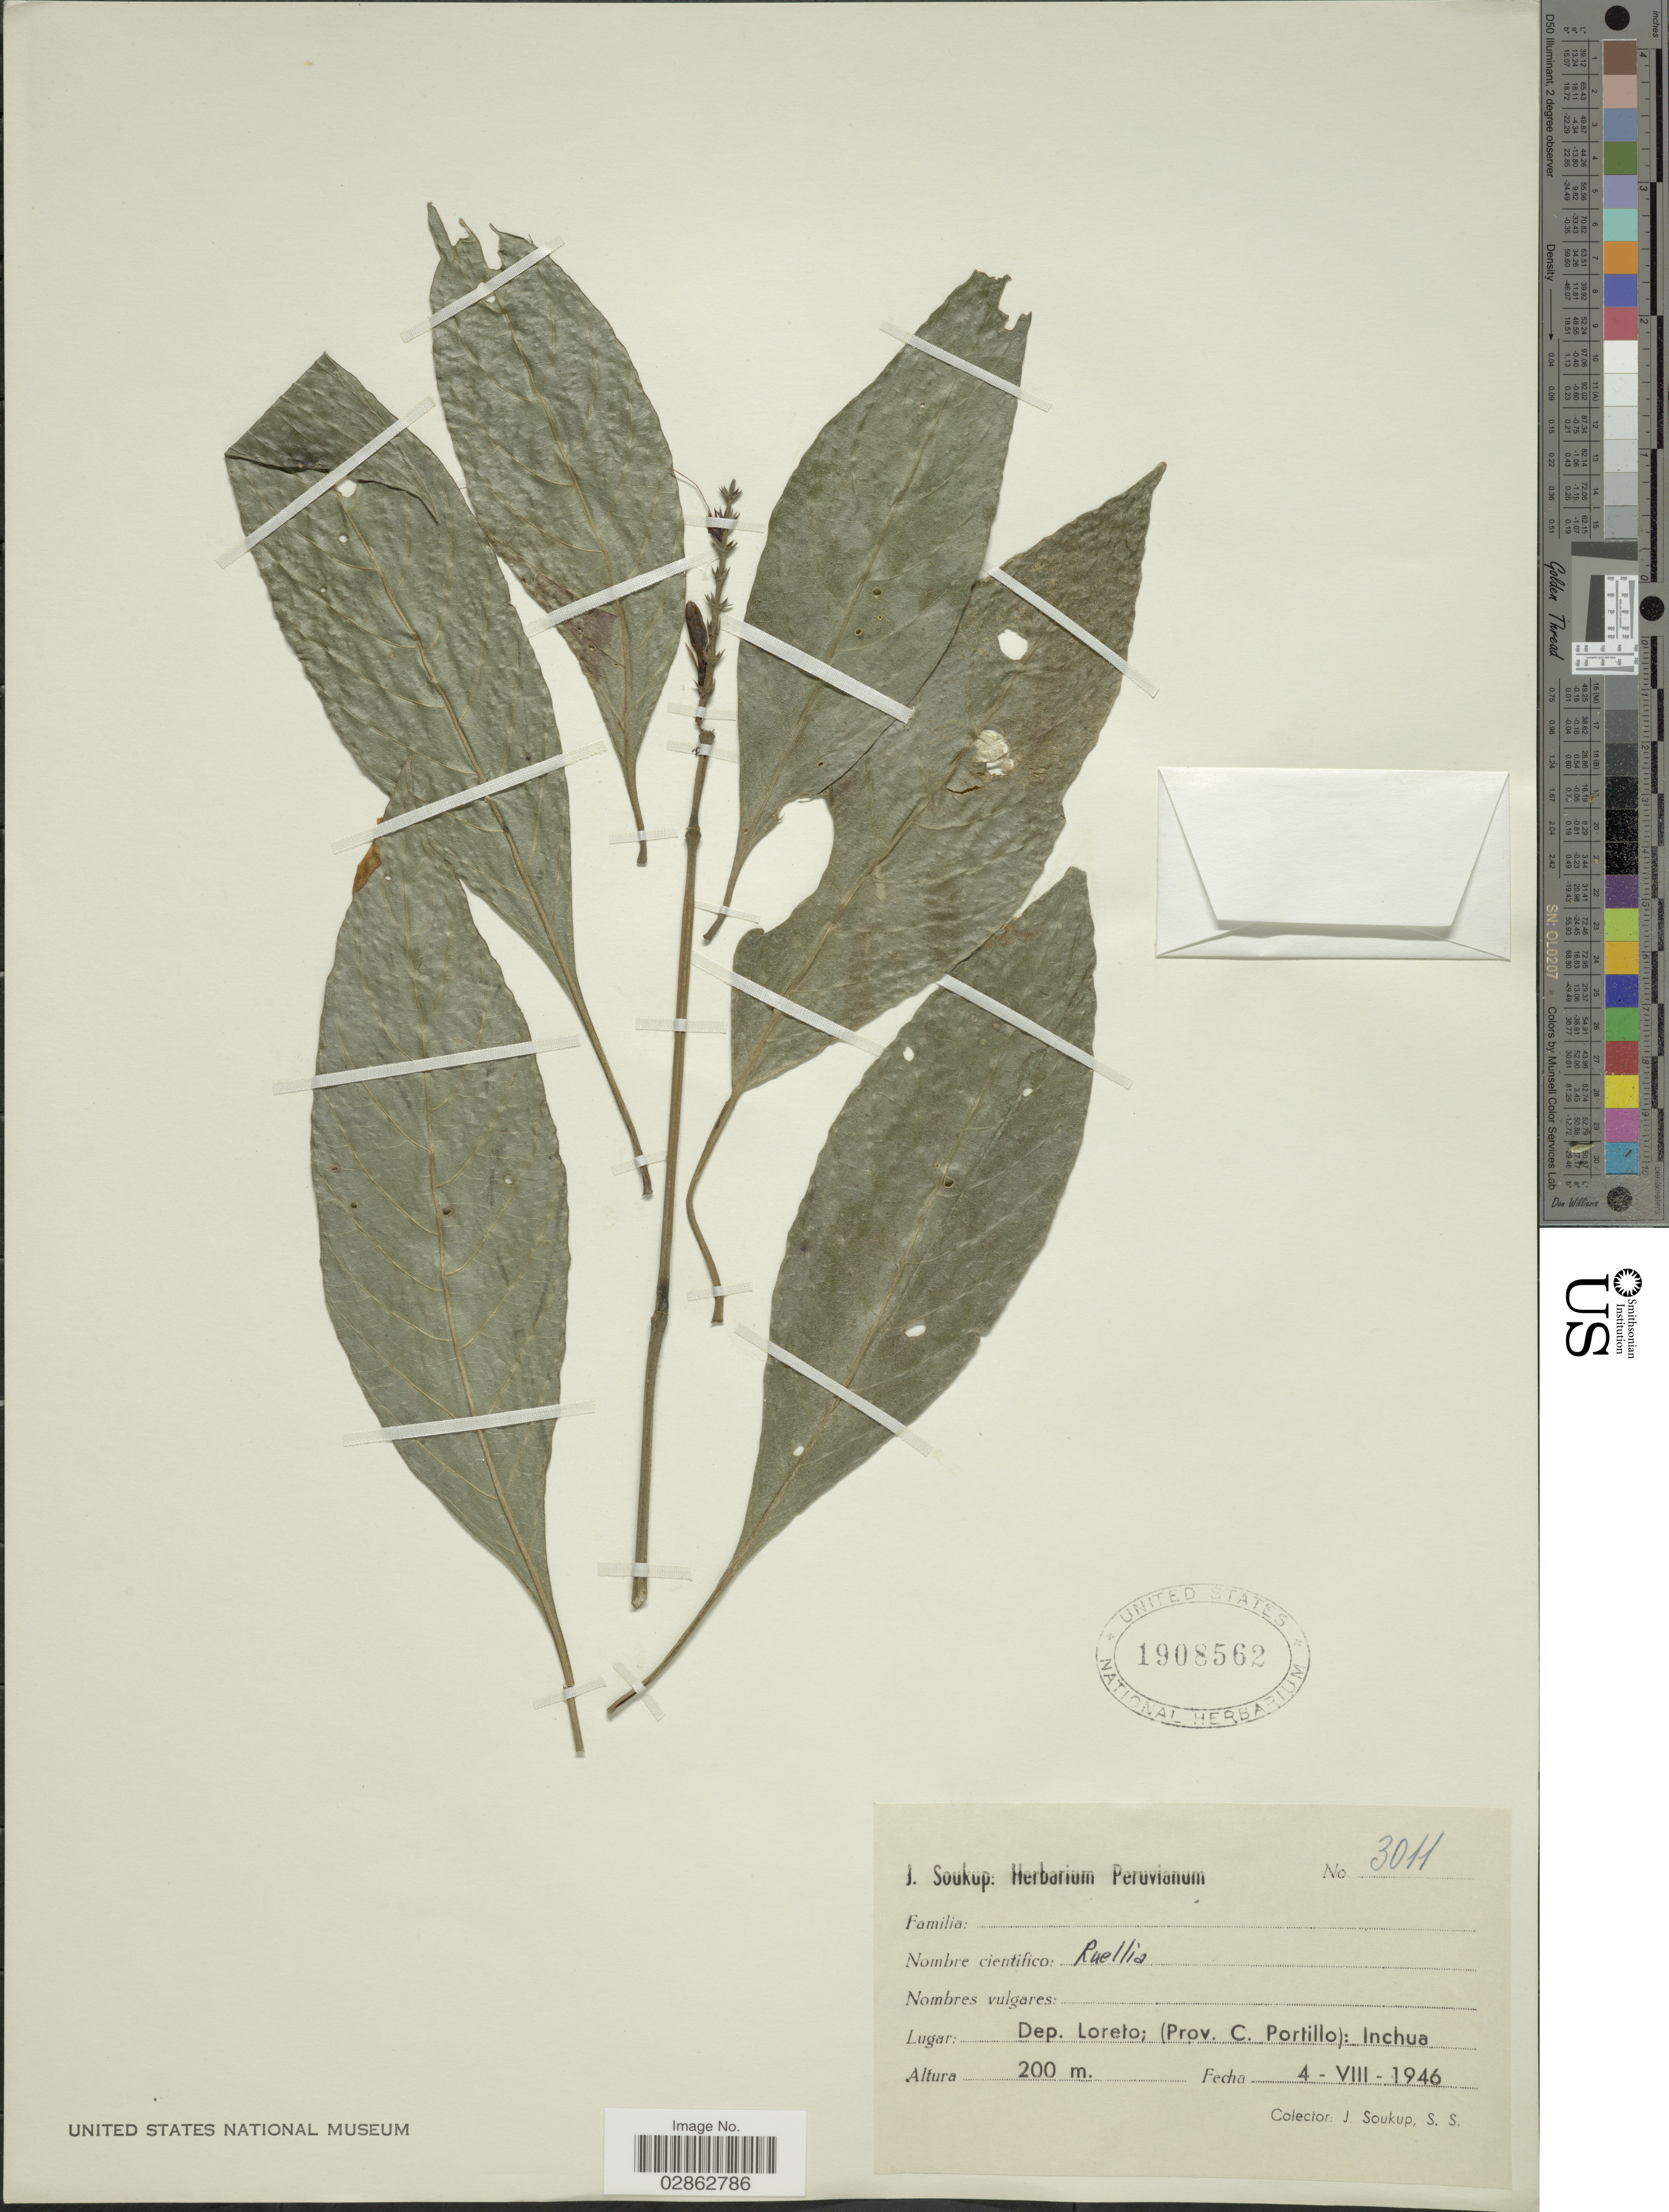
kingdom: Plantae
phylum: Tracheophyta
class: Magnoliopsida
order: Lamiales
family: Acanthaceae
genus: Ruellia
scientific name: Ruellia sp.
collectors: J. Soukup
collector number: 3011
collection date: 1946-08-04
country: Peru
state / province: Loreto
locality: Dep. Loreto; (Prov. C. Portillo): Inchua.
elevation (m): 200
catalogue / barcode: US 1908562